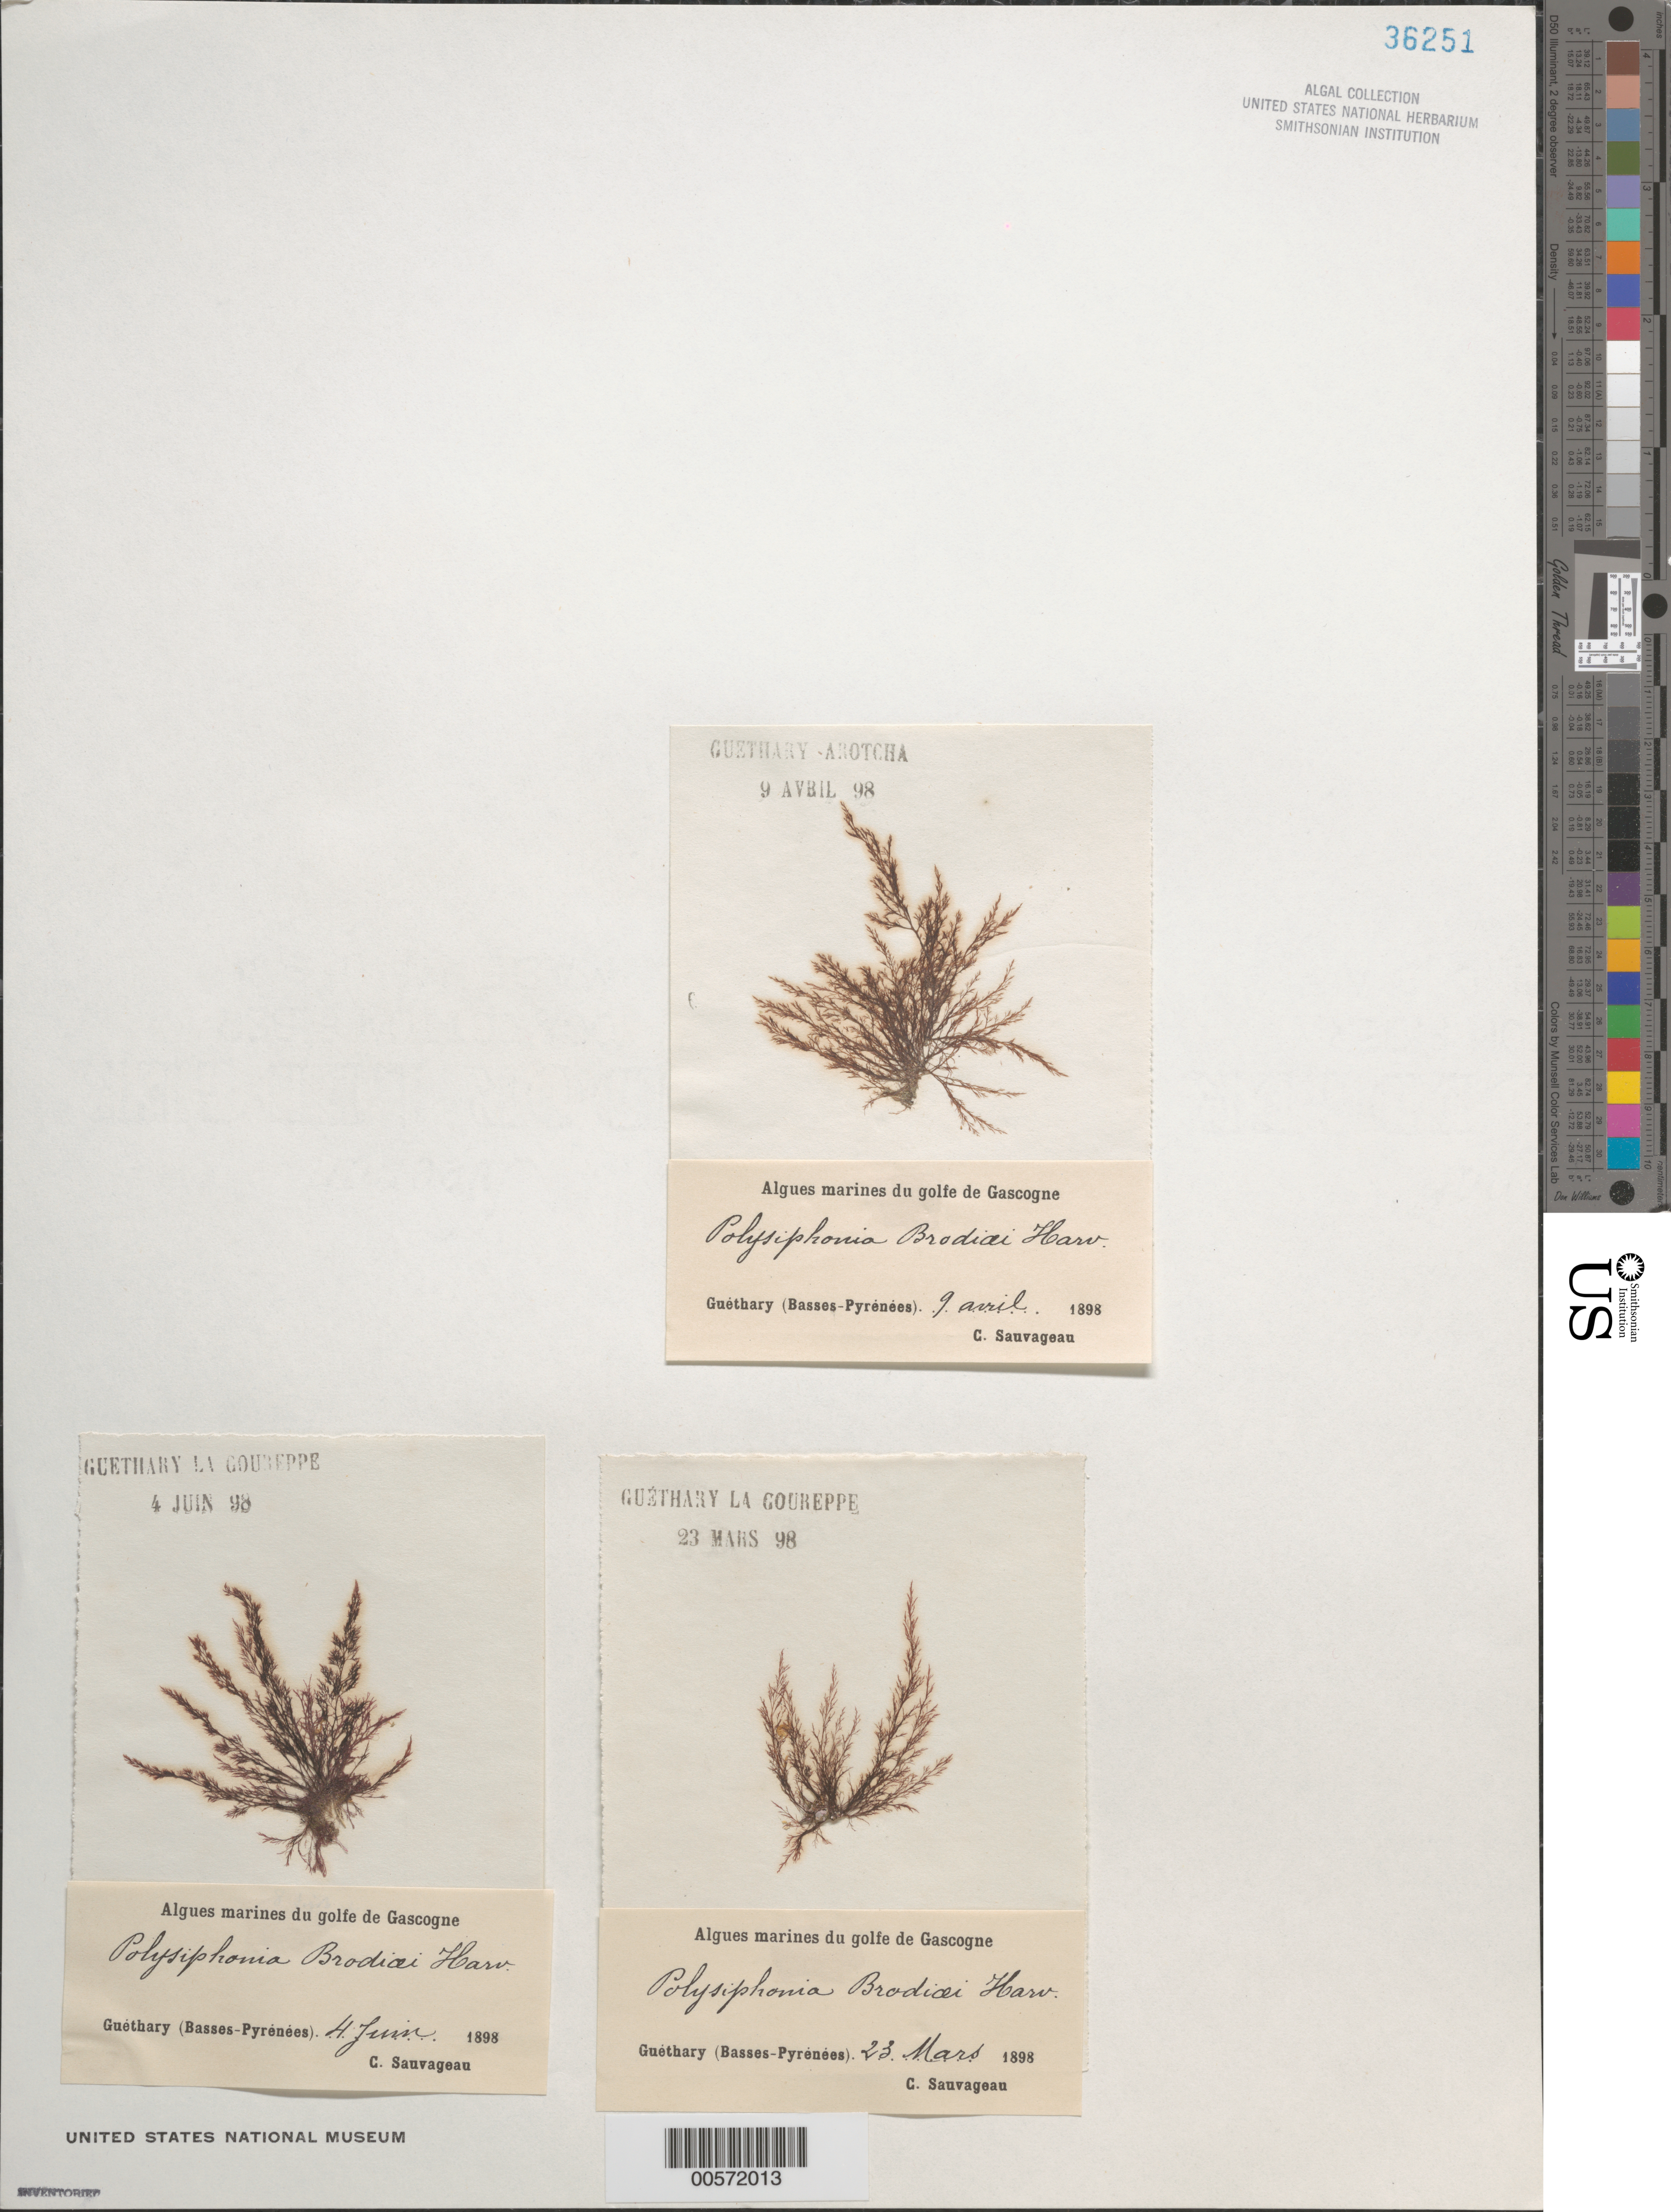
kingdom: Plantae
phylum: Rhodophyta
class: Florideophyceae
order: Ceramiales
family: Rhodomelaceae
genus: Polysiphonia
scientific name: Polysiphonia subulata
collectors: C. F. Sauvageau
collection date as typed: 23 Mar 1898 TO 04 Jun 1898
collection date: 1898-03-23/1898-06-04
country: France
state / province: Nouvelle-Aquitaine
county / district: Pyrénées-Atlantiques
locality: Guethary La Goureppe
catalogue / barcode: US 36251